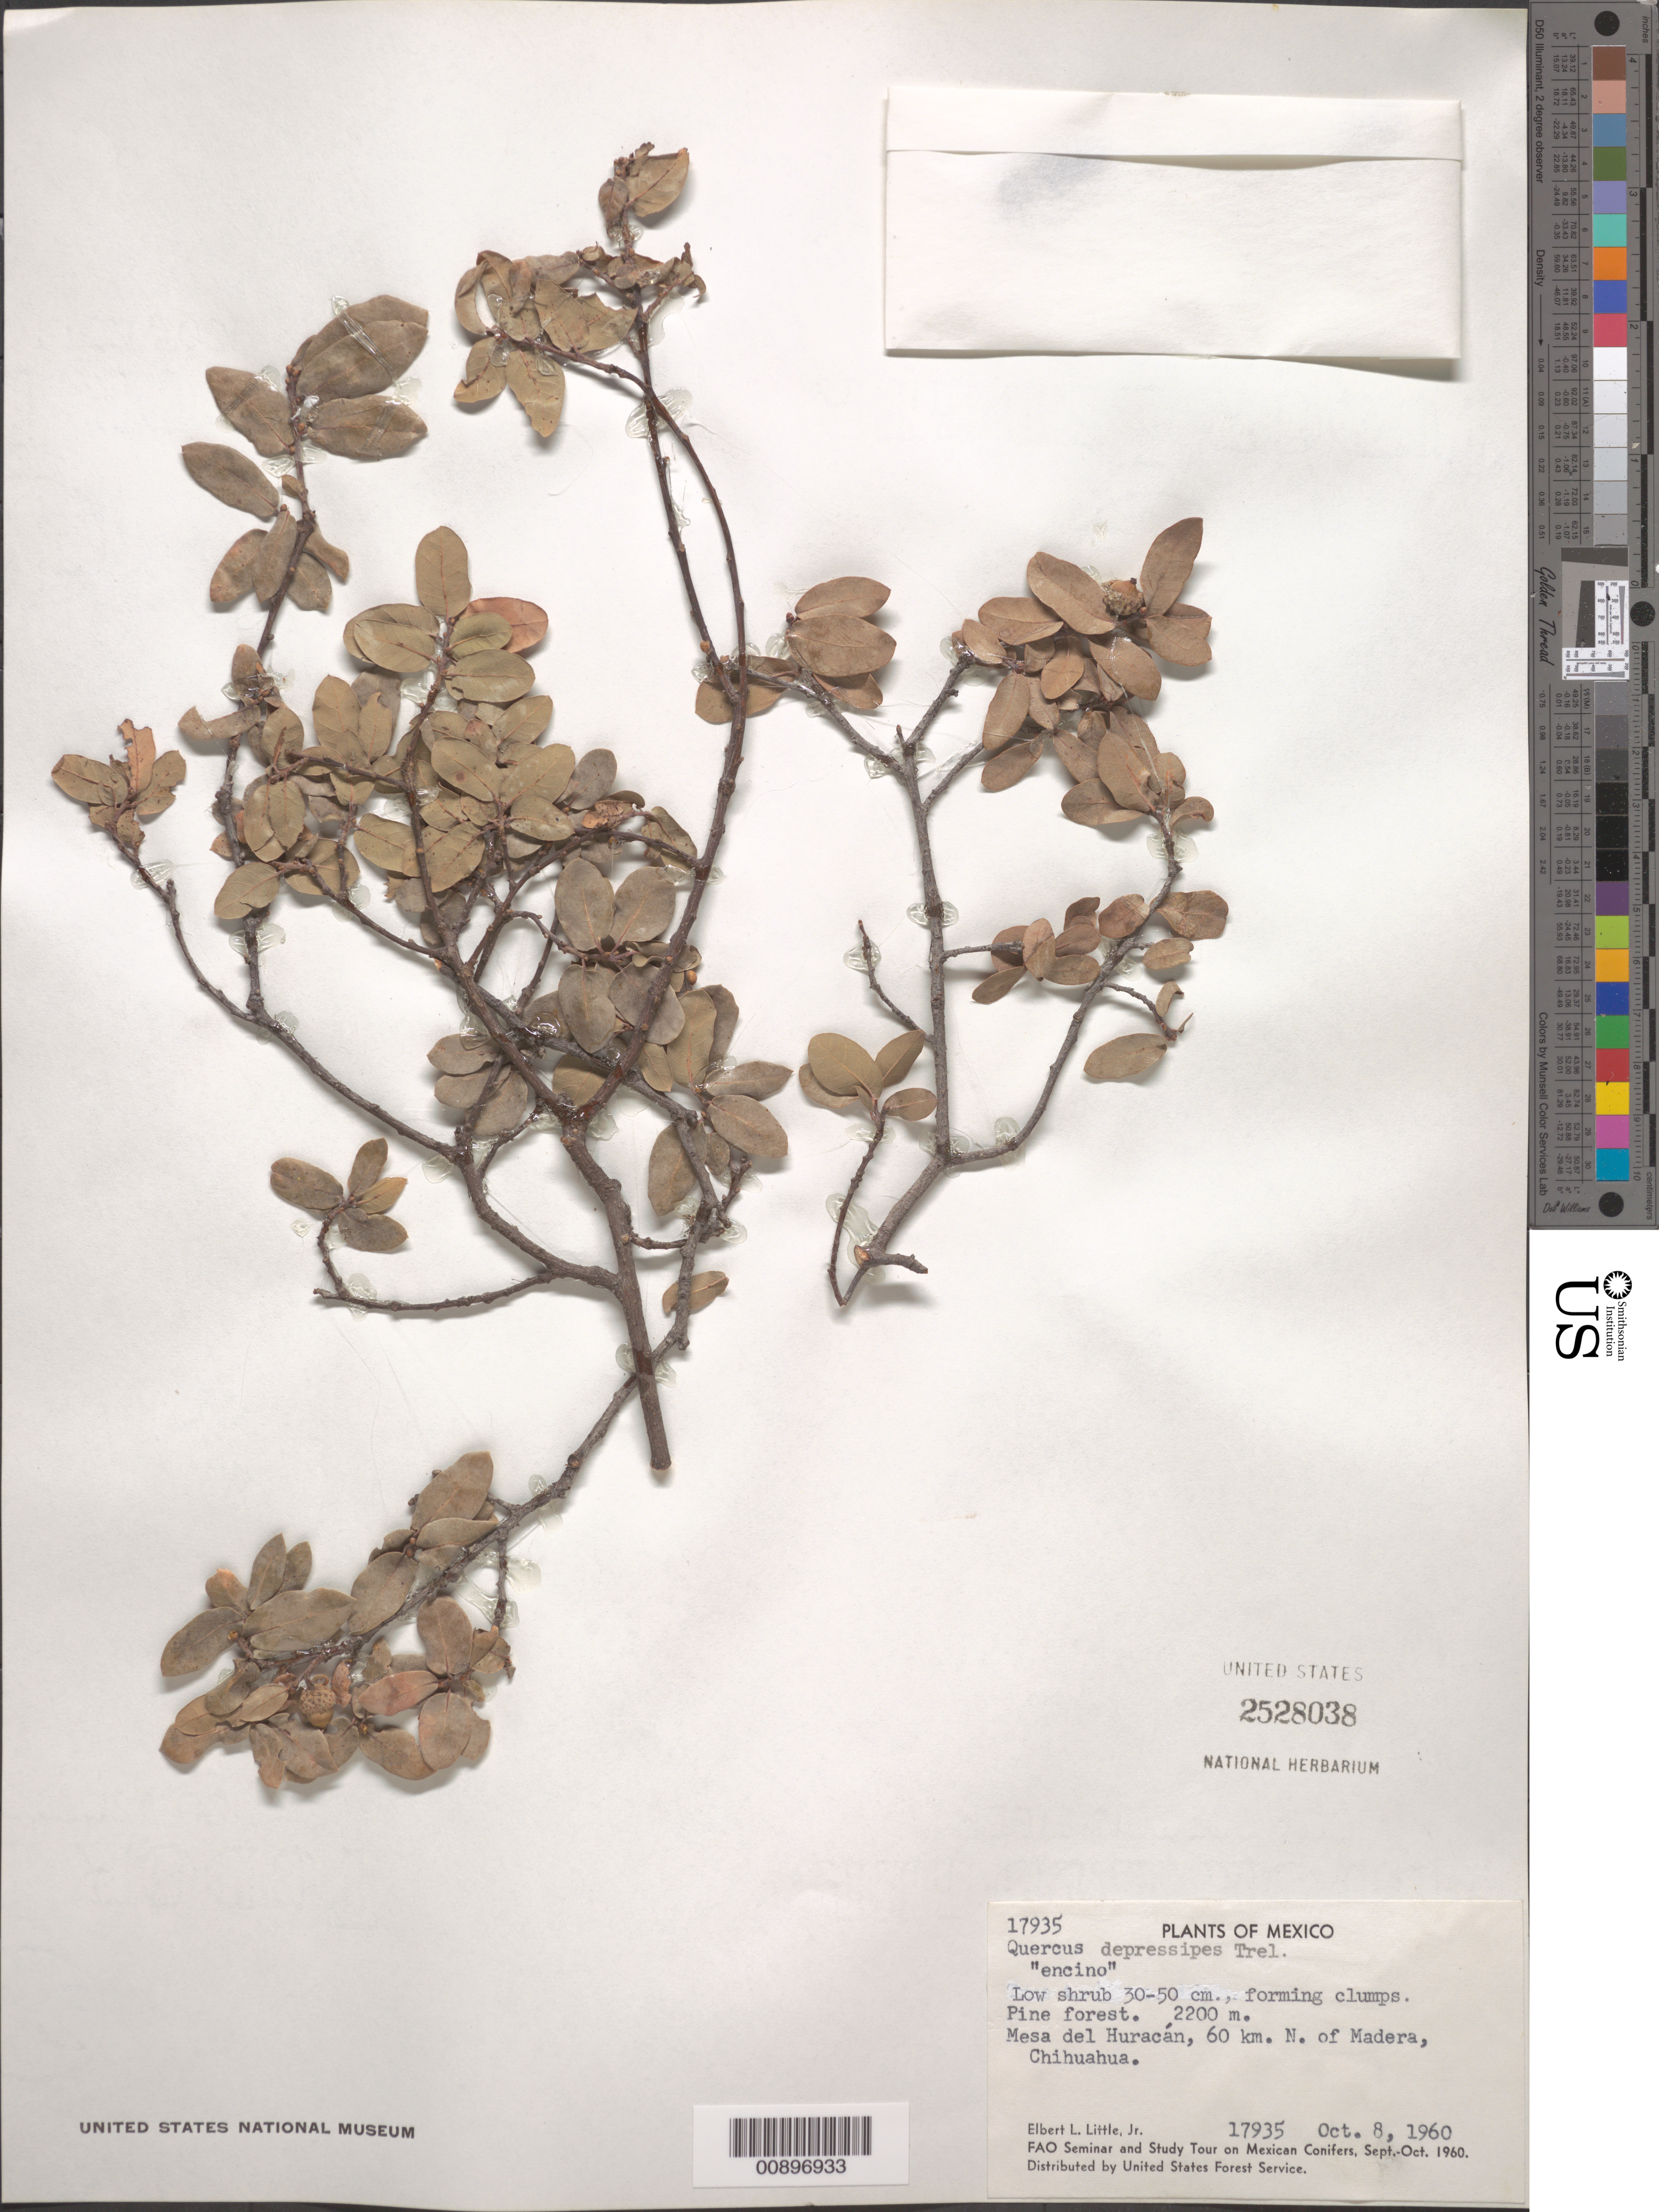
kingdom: Plantae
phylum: Tracheophyta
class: Magnoliopsida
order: Fagales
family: Fagaceae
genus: Quercus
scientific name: Quercus depressipes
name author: Trel.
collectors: E. L. Little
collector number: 17935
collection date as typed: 08 Oct 1960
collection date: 1960-10-08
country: Mexico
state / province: Chihuahua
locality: Mesa del Huracán, 60 km. N. of Madera, Chihuahua.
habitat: Pine forest.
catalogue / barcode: US 2528038